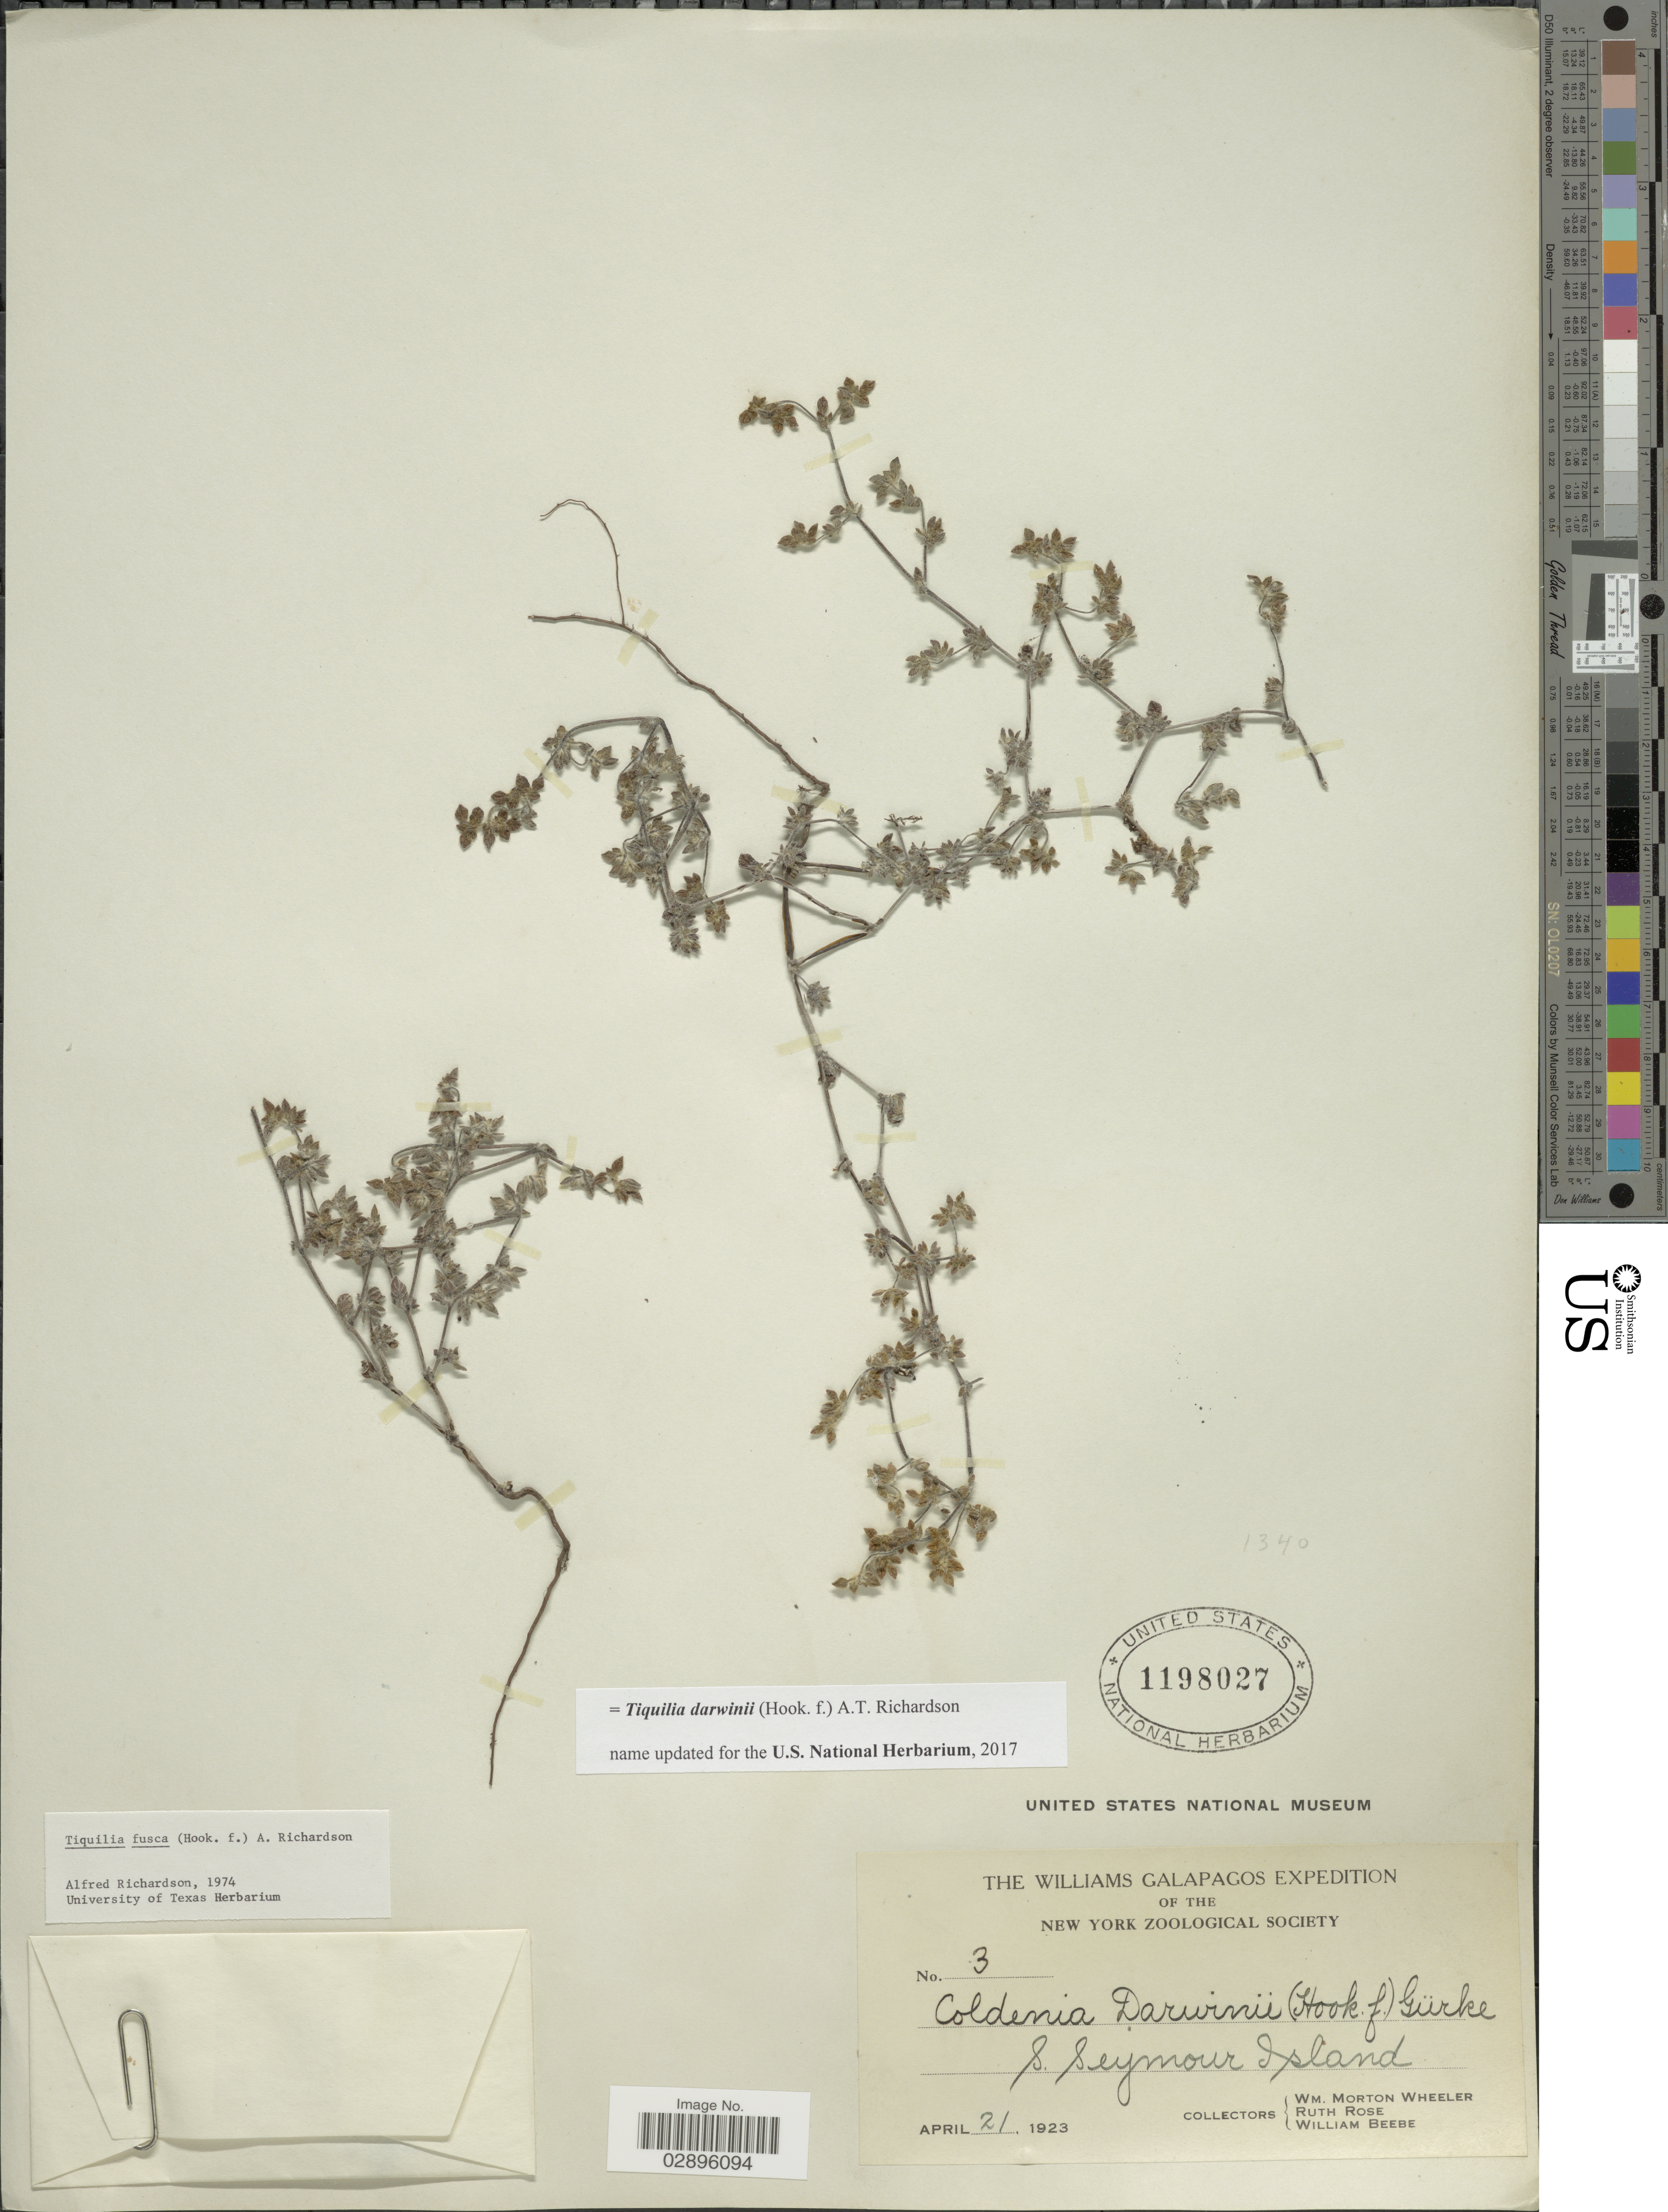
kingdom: Plantae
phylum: Tracheophyta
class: Magnoliopsida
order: Boraginales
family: Ehretiaceae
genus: Tiquilia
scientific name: Tiquilia darwinii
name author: (Hook. f.) A.T. Richardson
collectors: W. Wheeler, R. Rose & W. Beebe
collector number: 3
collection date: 1923-04-21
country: Ecuador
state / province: Colón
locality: The Williams Galapagos. S. Seymour Island.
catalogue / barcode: US 1198027